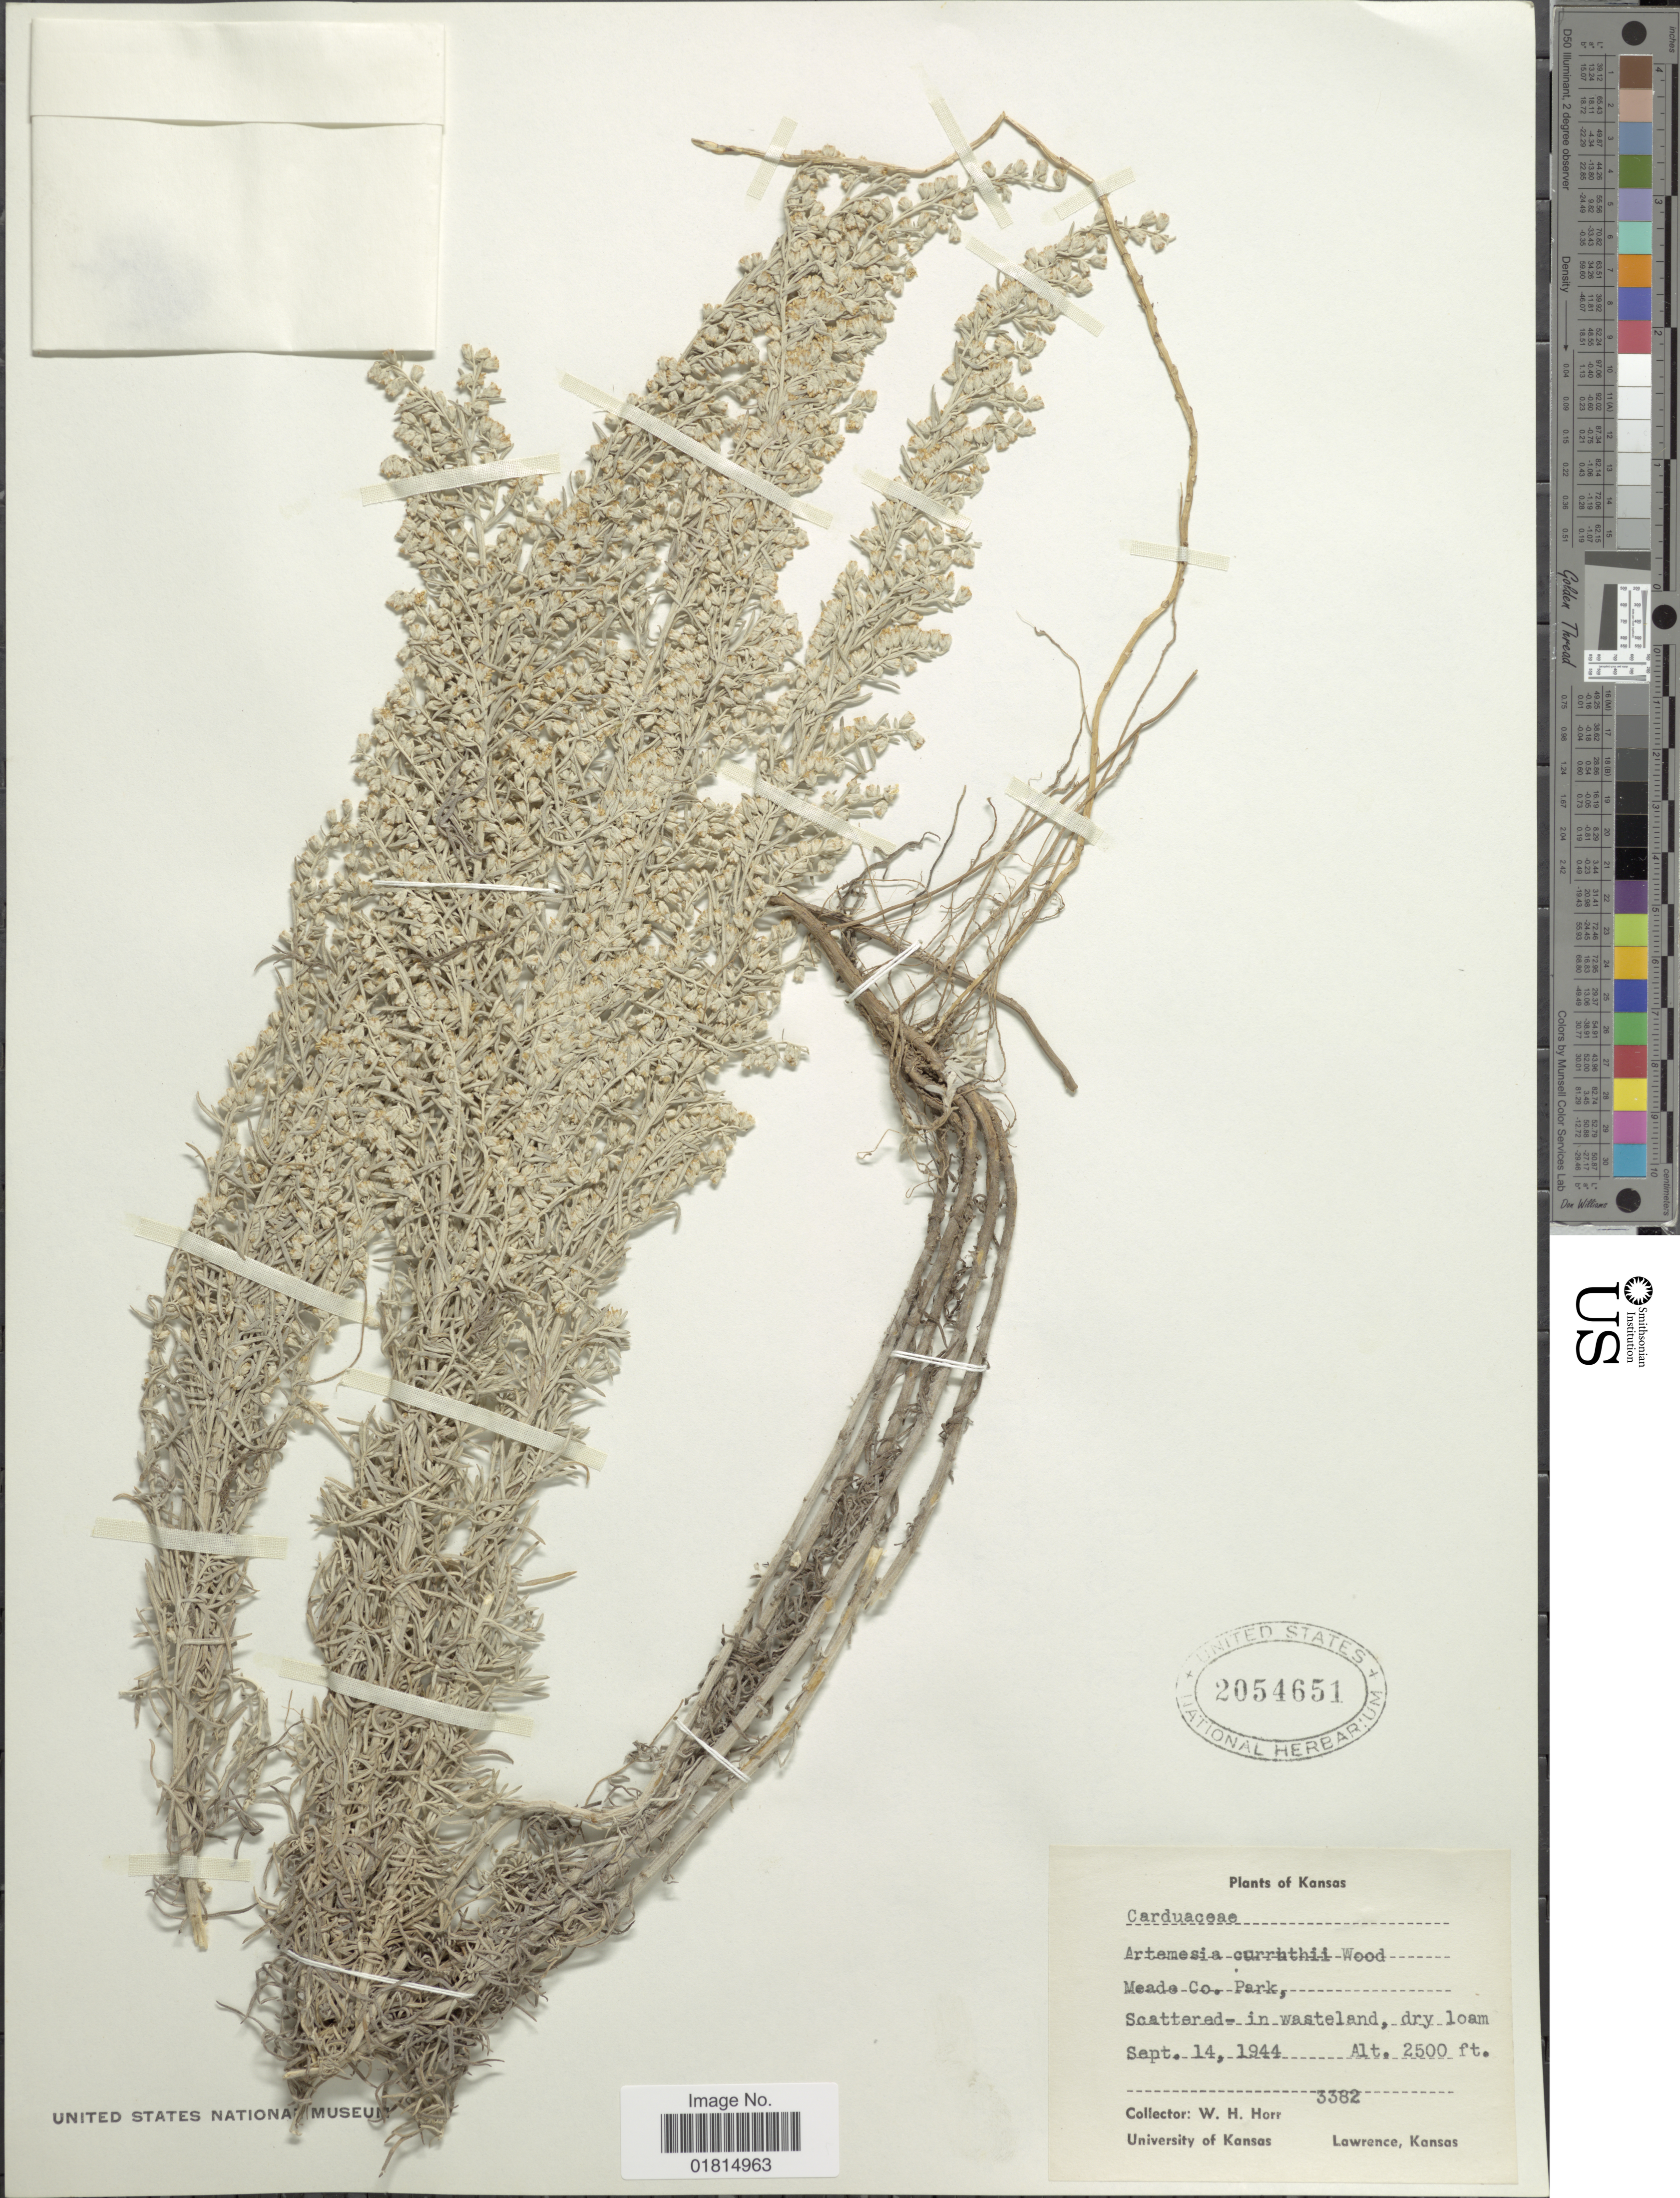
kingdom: Plantae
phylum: Tracheophyta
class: Magnoliopsida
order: Asterales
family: Asteraceae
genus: Artemisia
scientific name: Artemisia carruthii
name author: Alph. Wood ex Carruth.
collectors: W. H. Horr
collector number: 3382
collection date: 1944-09-14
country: United States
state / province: Kansas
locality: Meade Co. Park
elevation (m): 762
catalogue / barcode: US 2054651